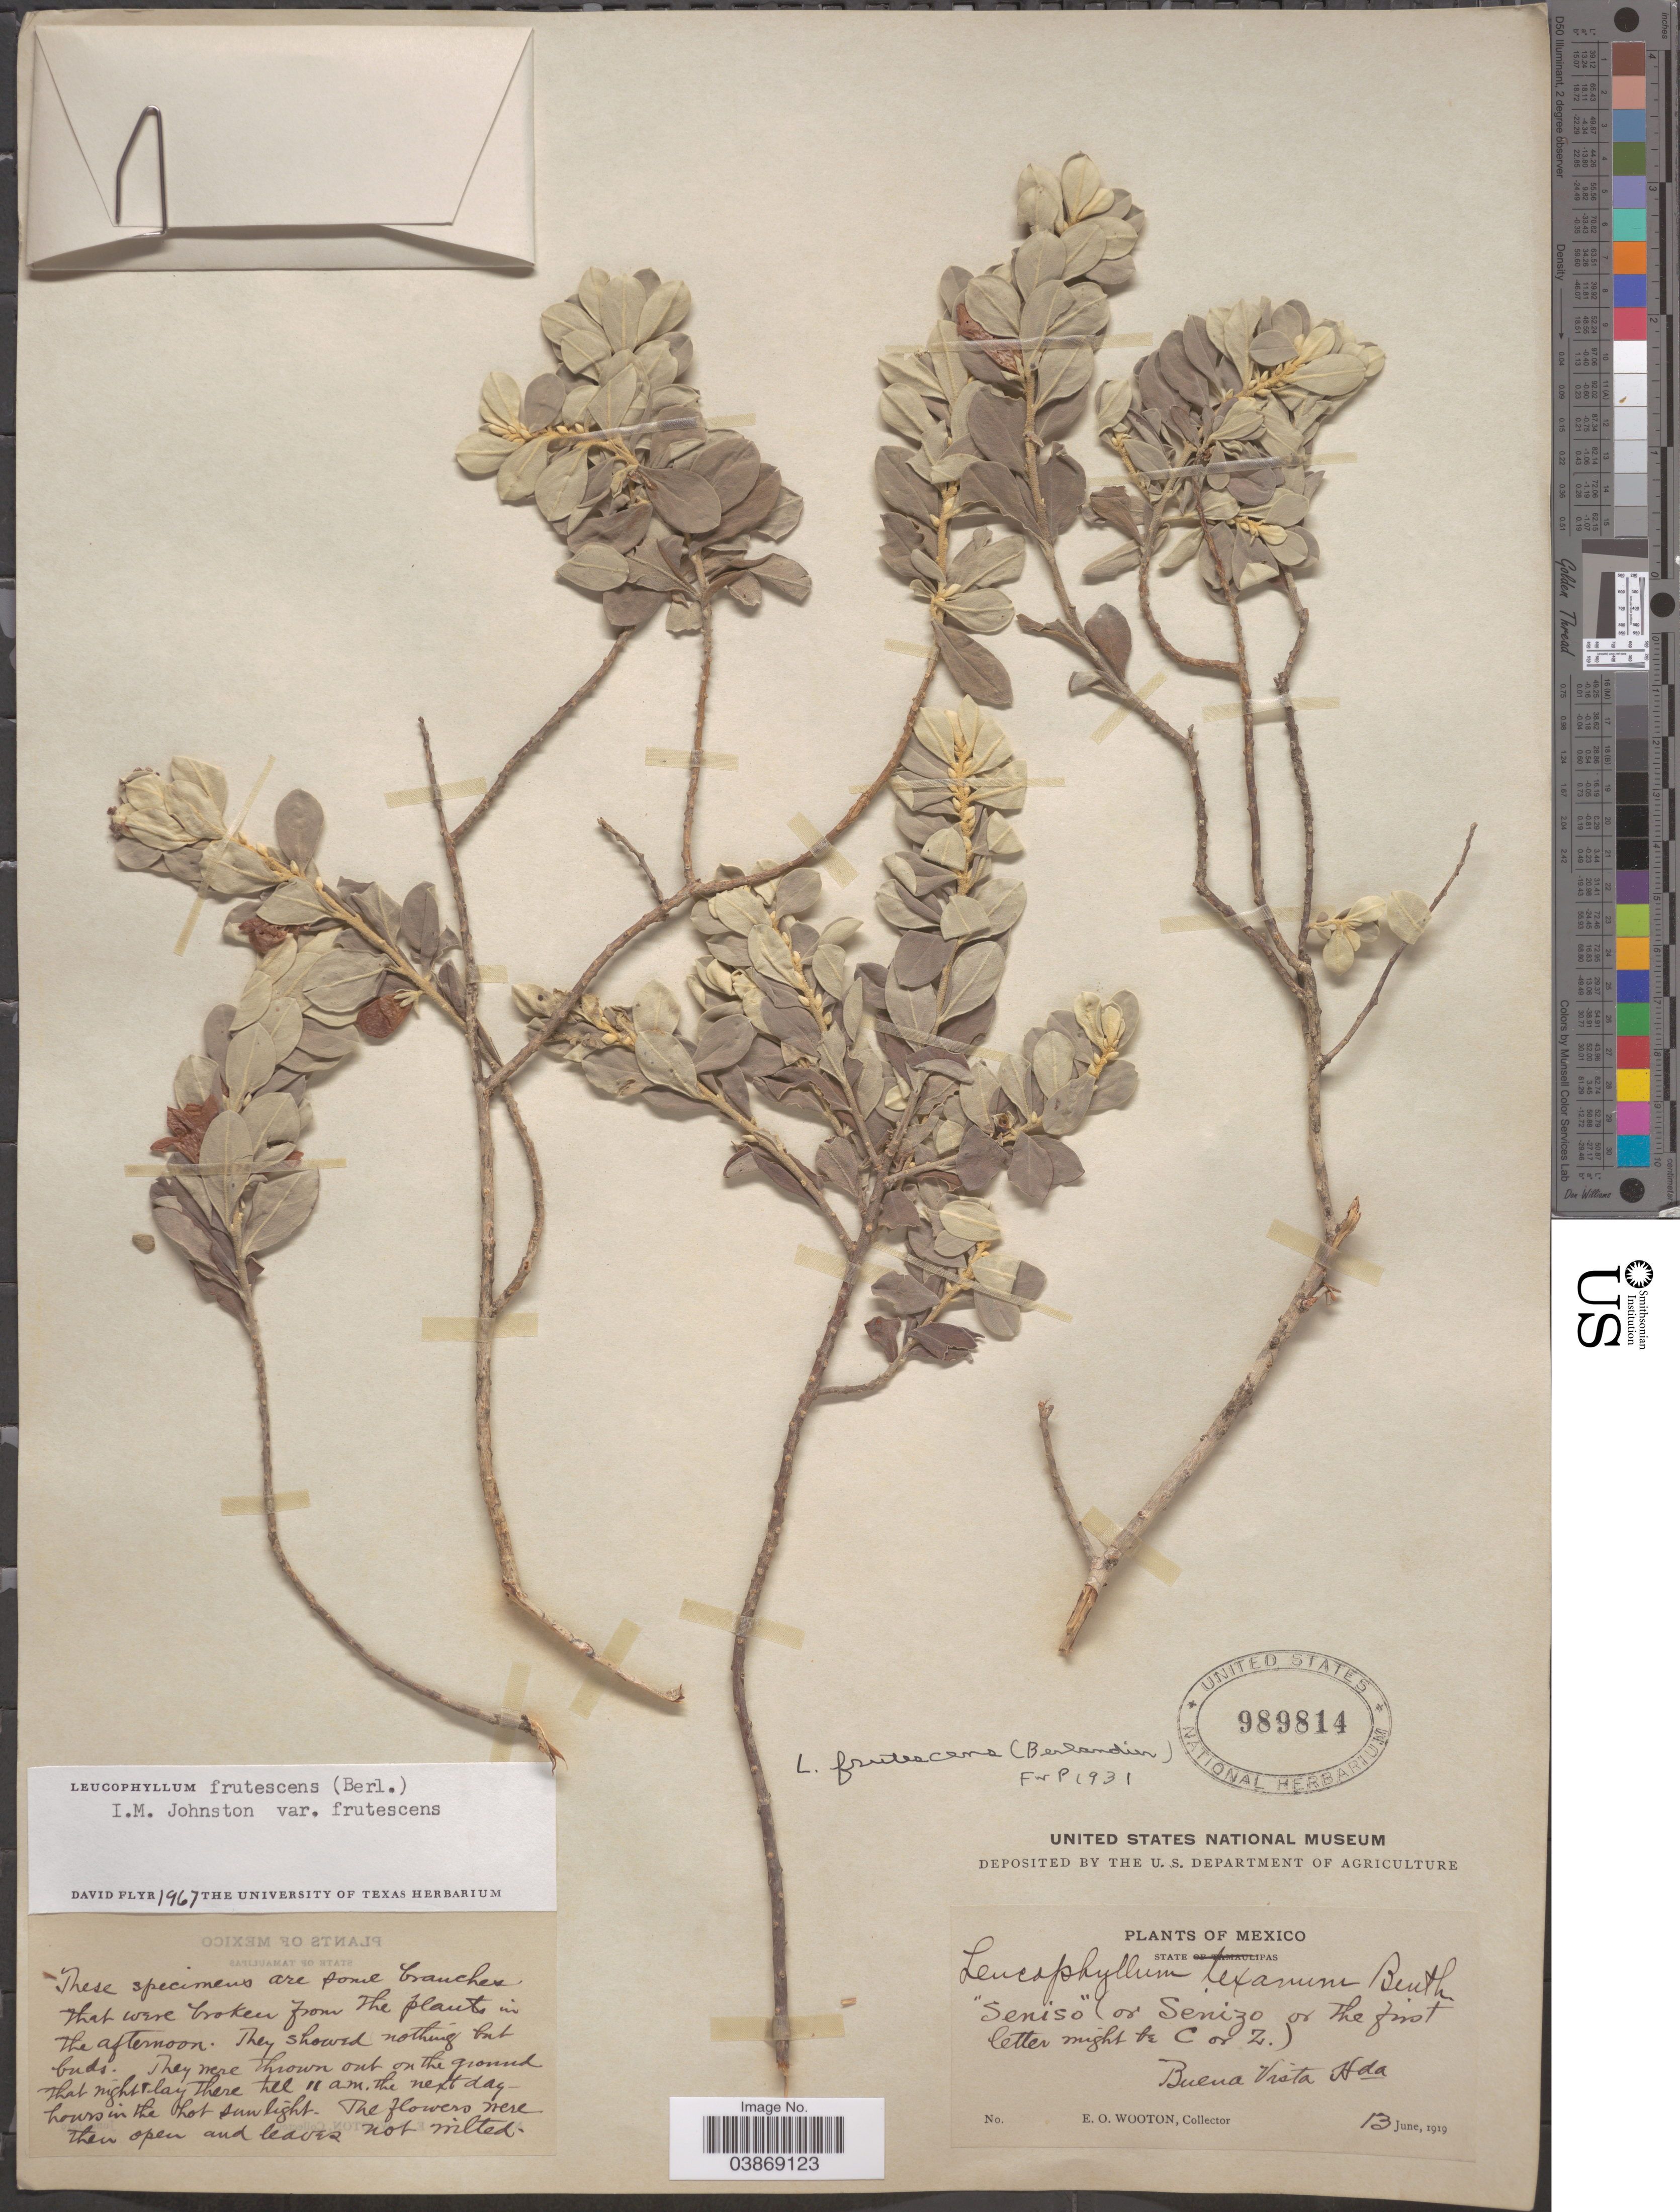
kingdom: Plantae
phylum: Tracheophyta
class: Magnoliopsida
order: Lamiales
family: Scrophulariaceae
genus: Leucophyllum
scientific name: Leucophyllum frutescens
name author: (Berland.) I.M. Johnst.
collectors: E. O. Wooton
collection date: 1919-06-13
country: Mexico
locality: Buena Vista Hda.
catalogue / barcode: US 989814